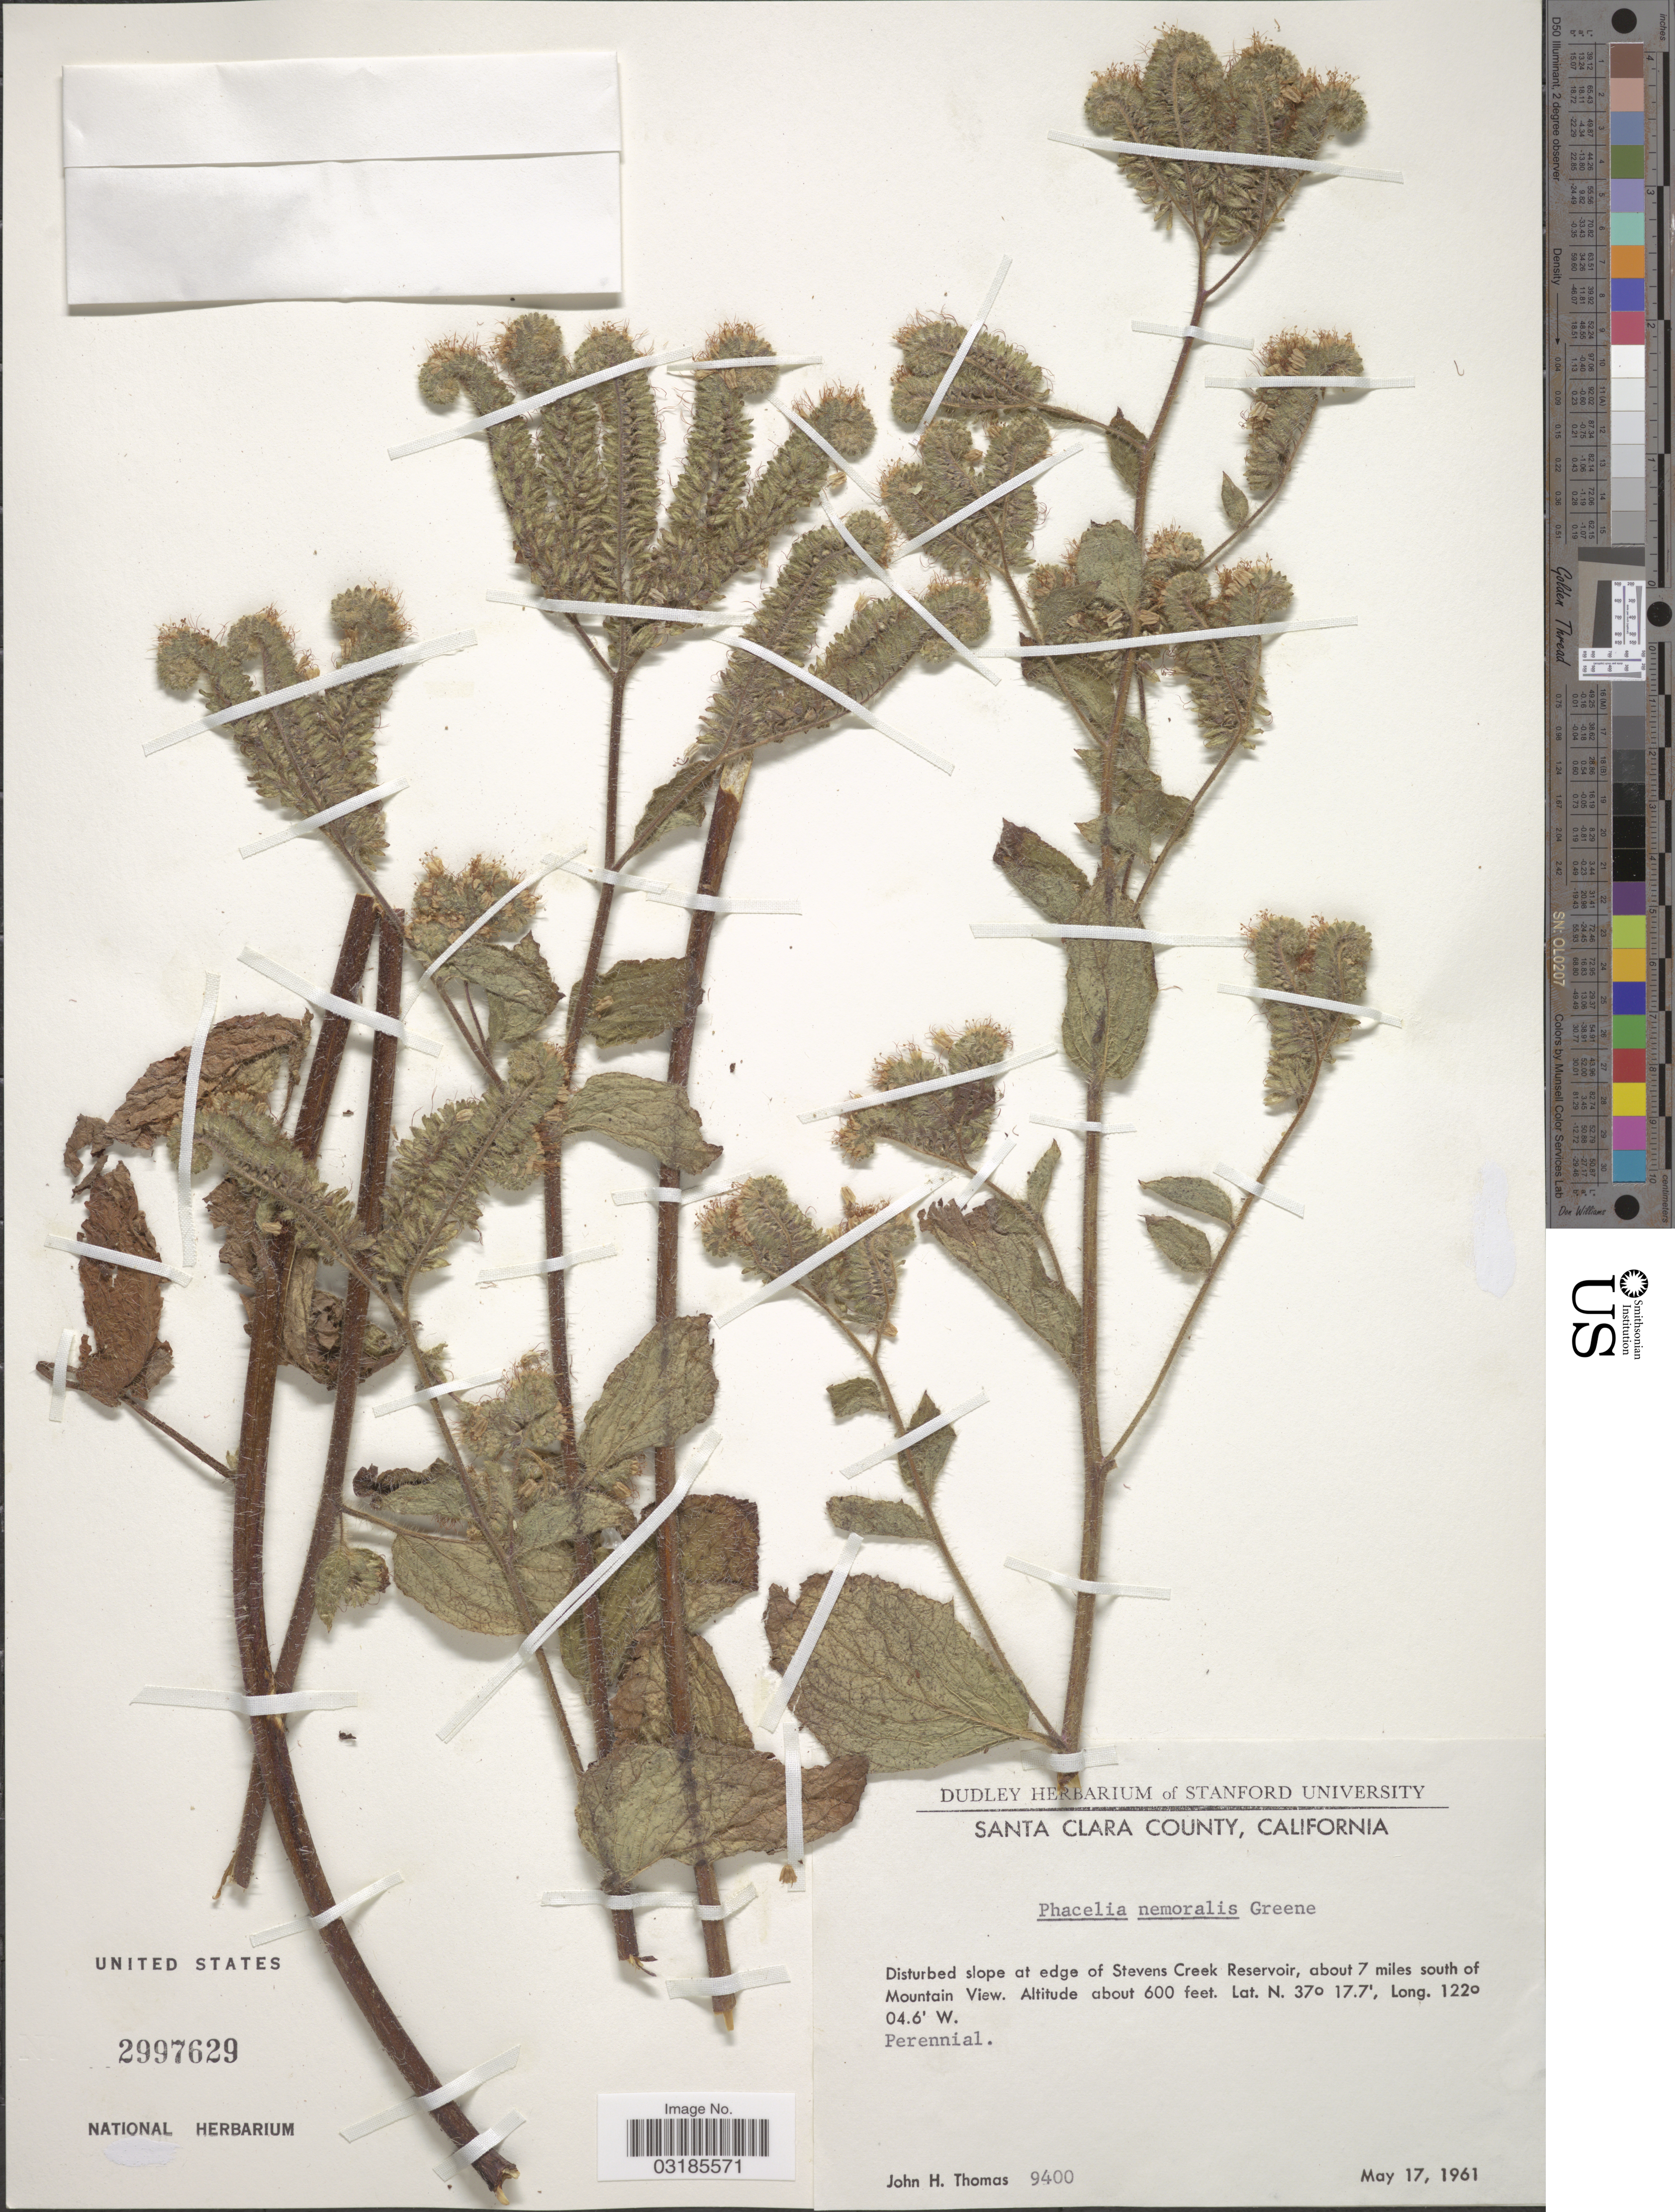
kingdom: Plantae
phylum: Tracheophyta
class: Magnoliopsida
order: Boraginales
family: Hydrophyllaceae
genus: Phacelia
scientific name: Phacelia nemoralis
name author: S.W. Greene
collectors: J. H. Thomas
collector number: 9400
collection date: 1961-05-17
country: United States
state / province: California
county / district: Santa Clara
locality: Santa Clara County, Disturbed slope at edge of Stevens Creek Reservoir, about 7 miles south of Mountain View.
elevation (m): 183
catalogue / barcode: US 2997629